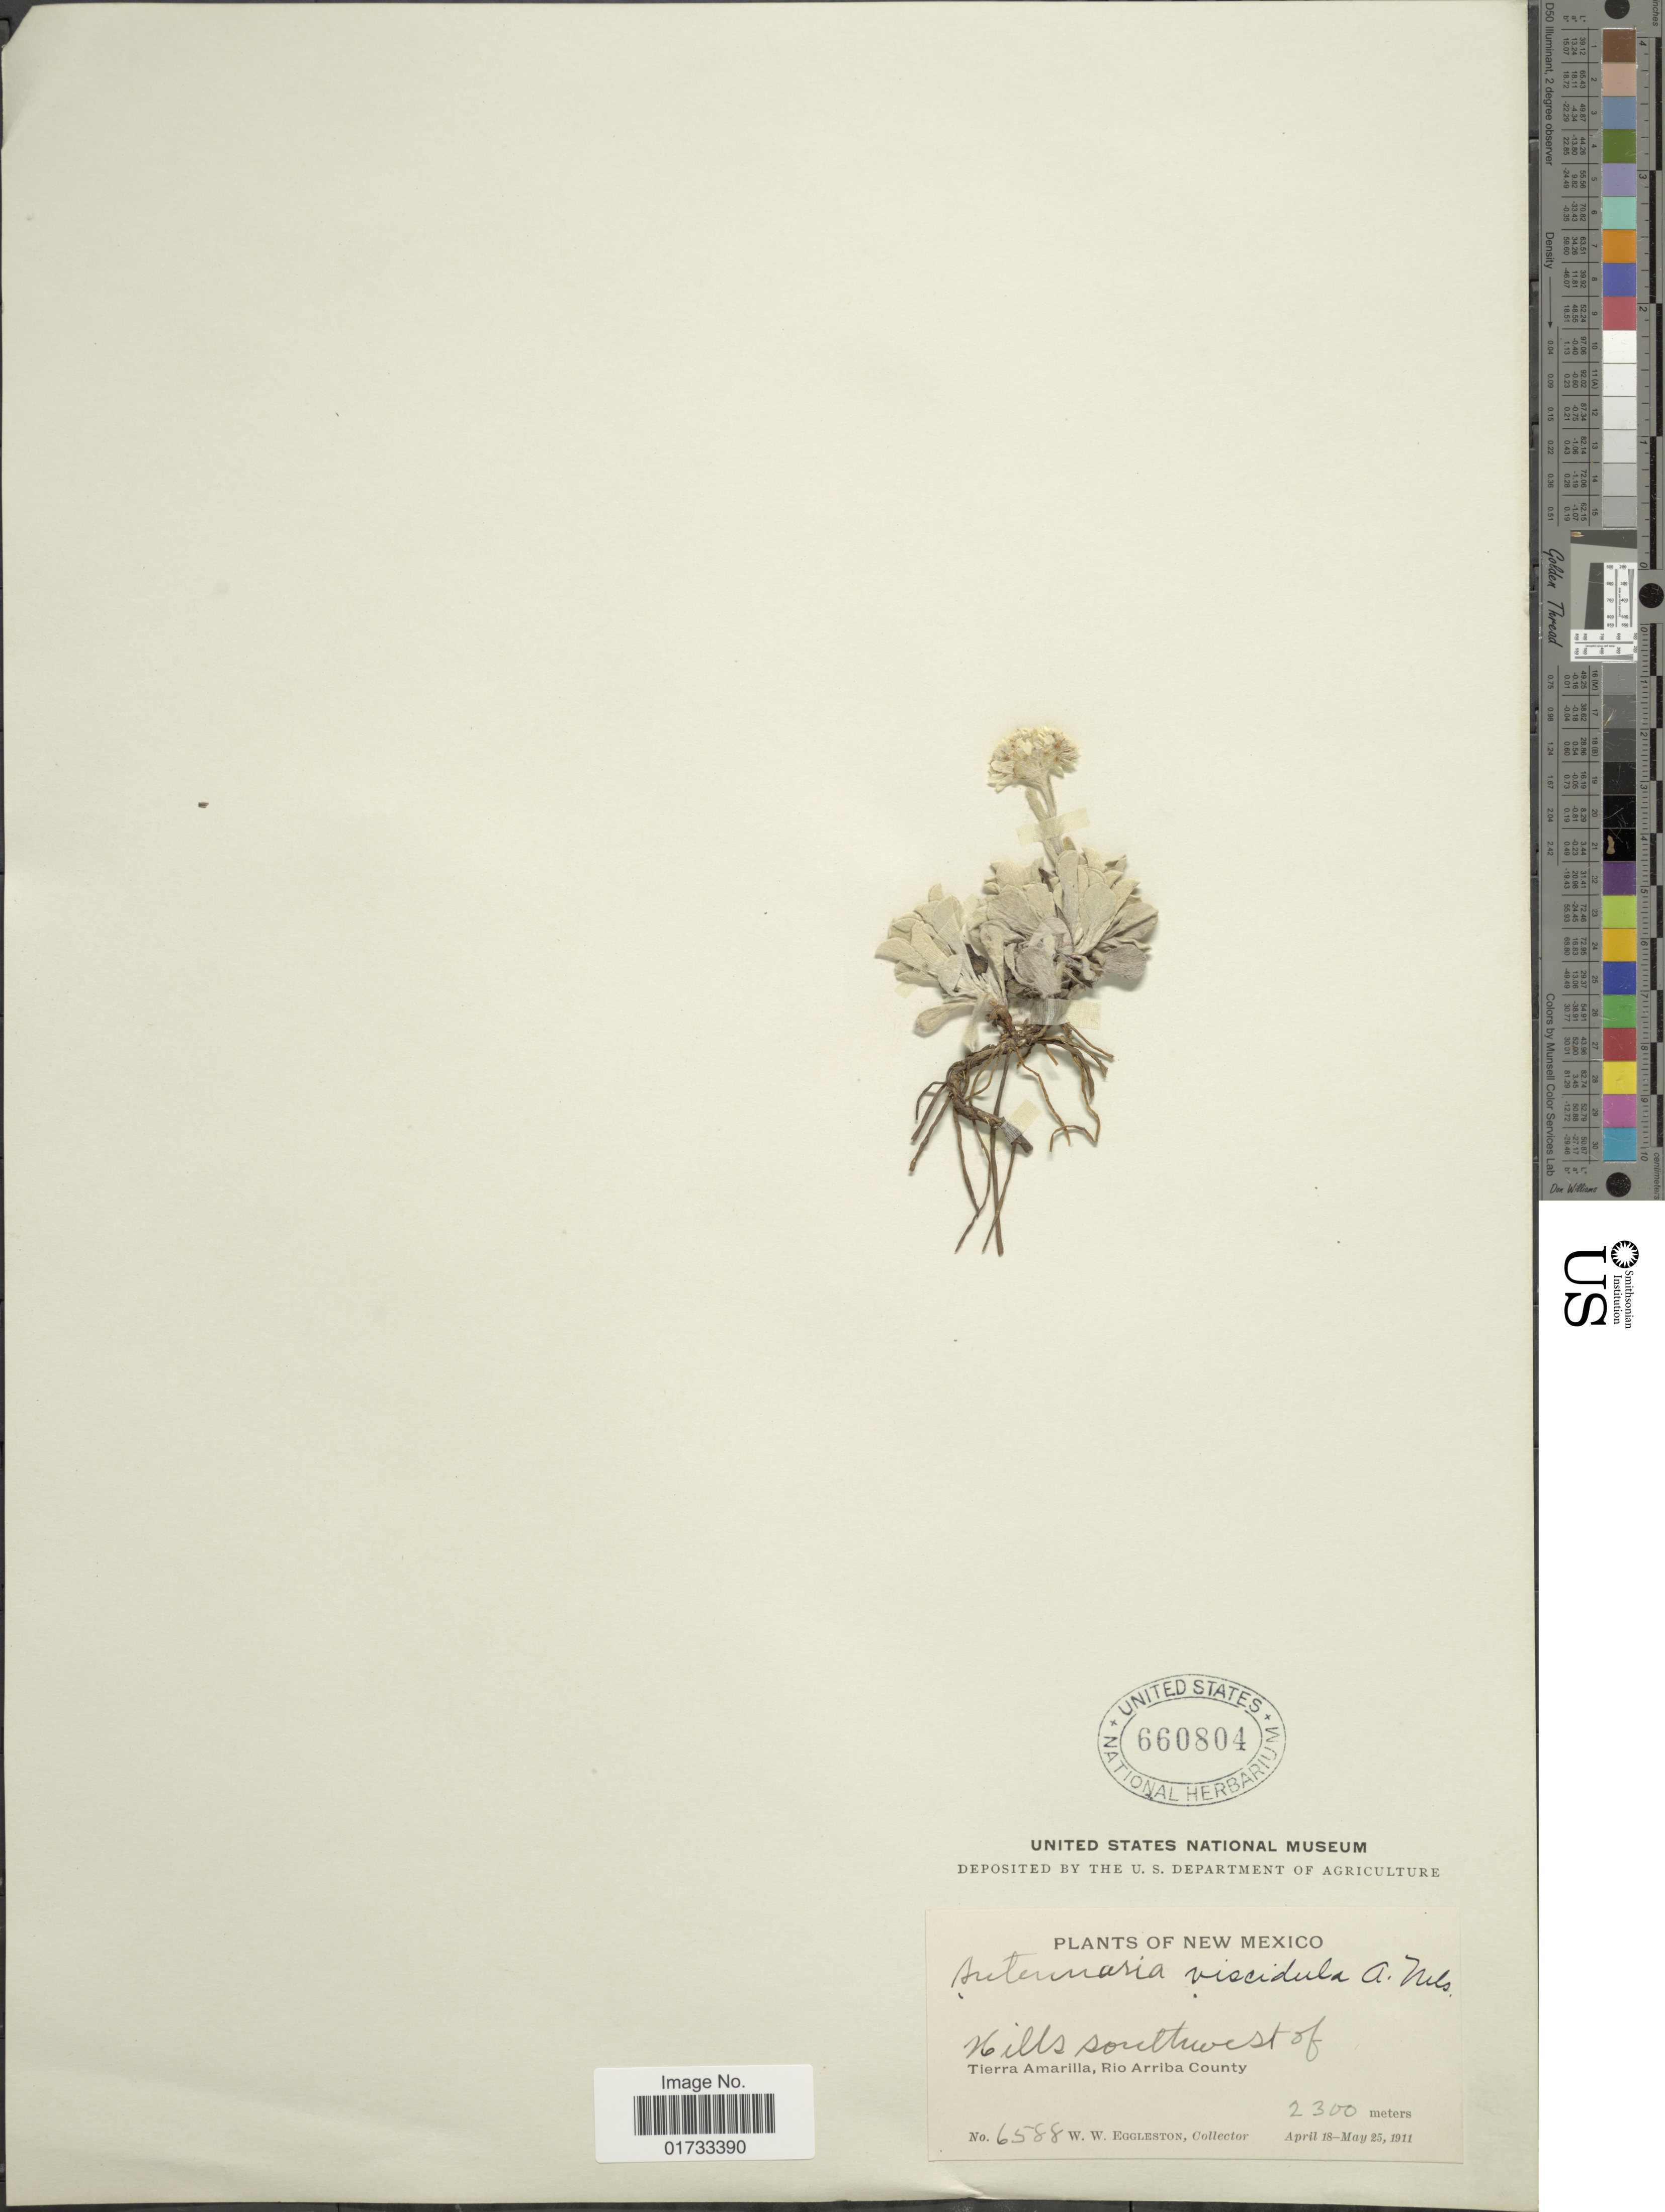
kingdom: Plantae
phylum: Tracheophyta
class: Magnoliopsida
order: Asterales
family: Asteraceae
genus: Antennaria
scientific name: Antennaria viscidula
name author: (E.E. Nelson) A. Nelson ex Rydb.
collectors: W. W. Eggleston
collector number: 6588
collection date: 1911-04-18/1911-05-25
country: United States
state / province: New Mexico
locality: Hills southwest of Tierra Amarilla, Rio Arriba County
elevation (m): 2300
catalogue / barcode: US 660804